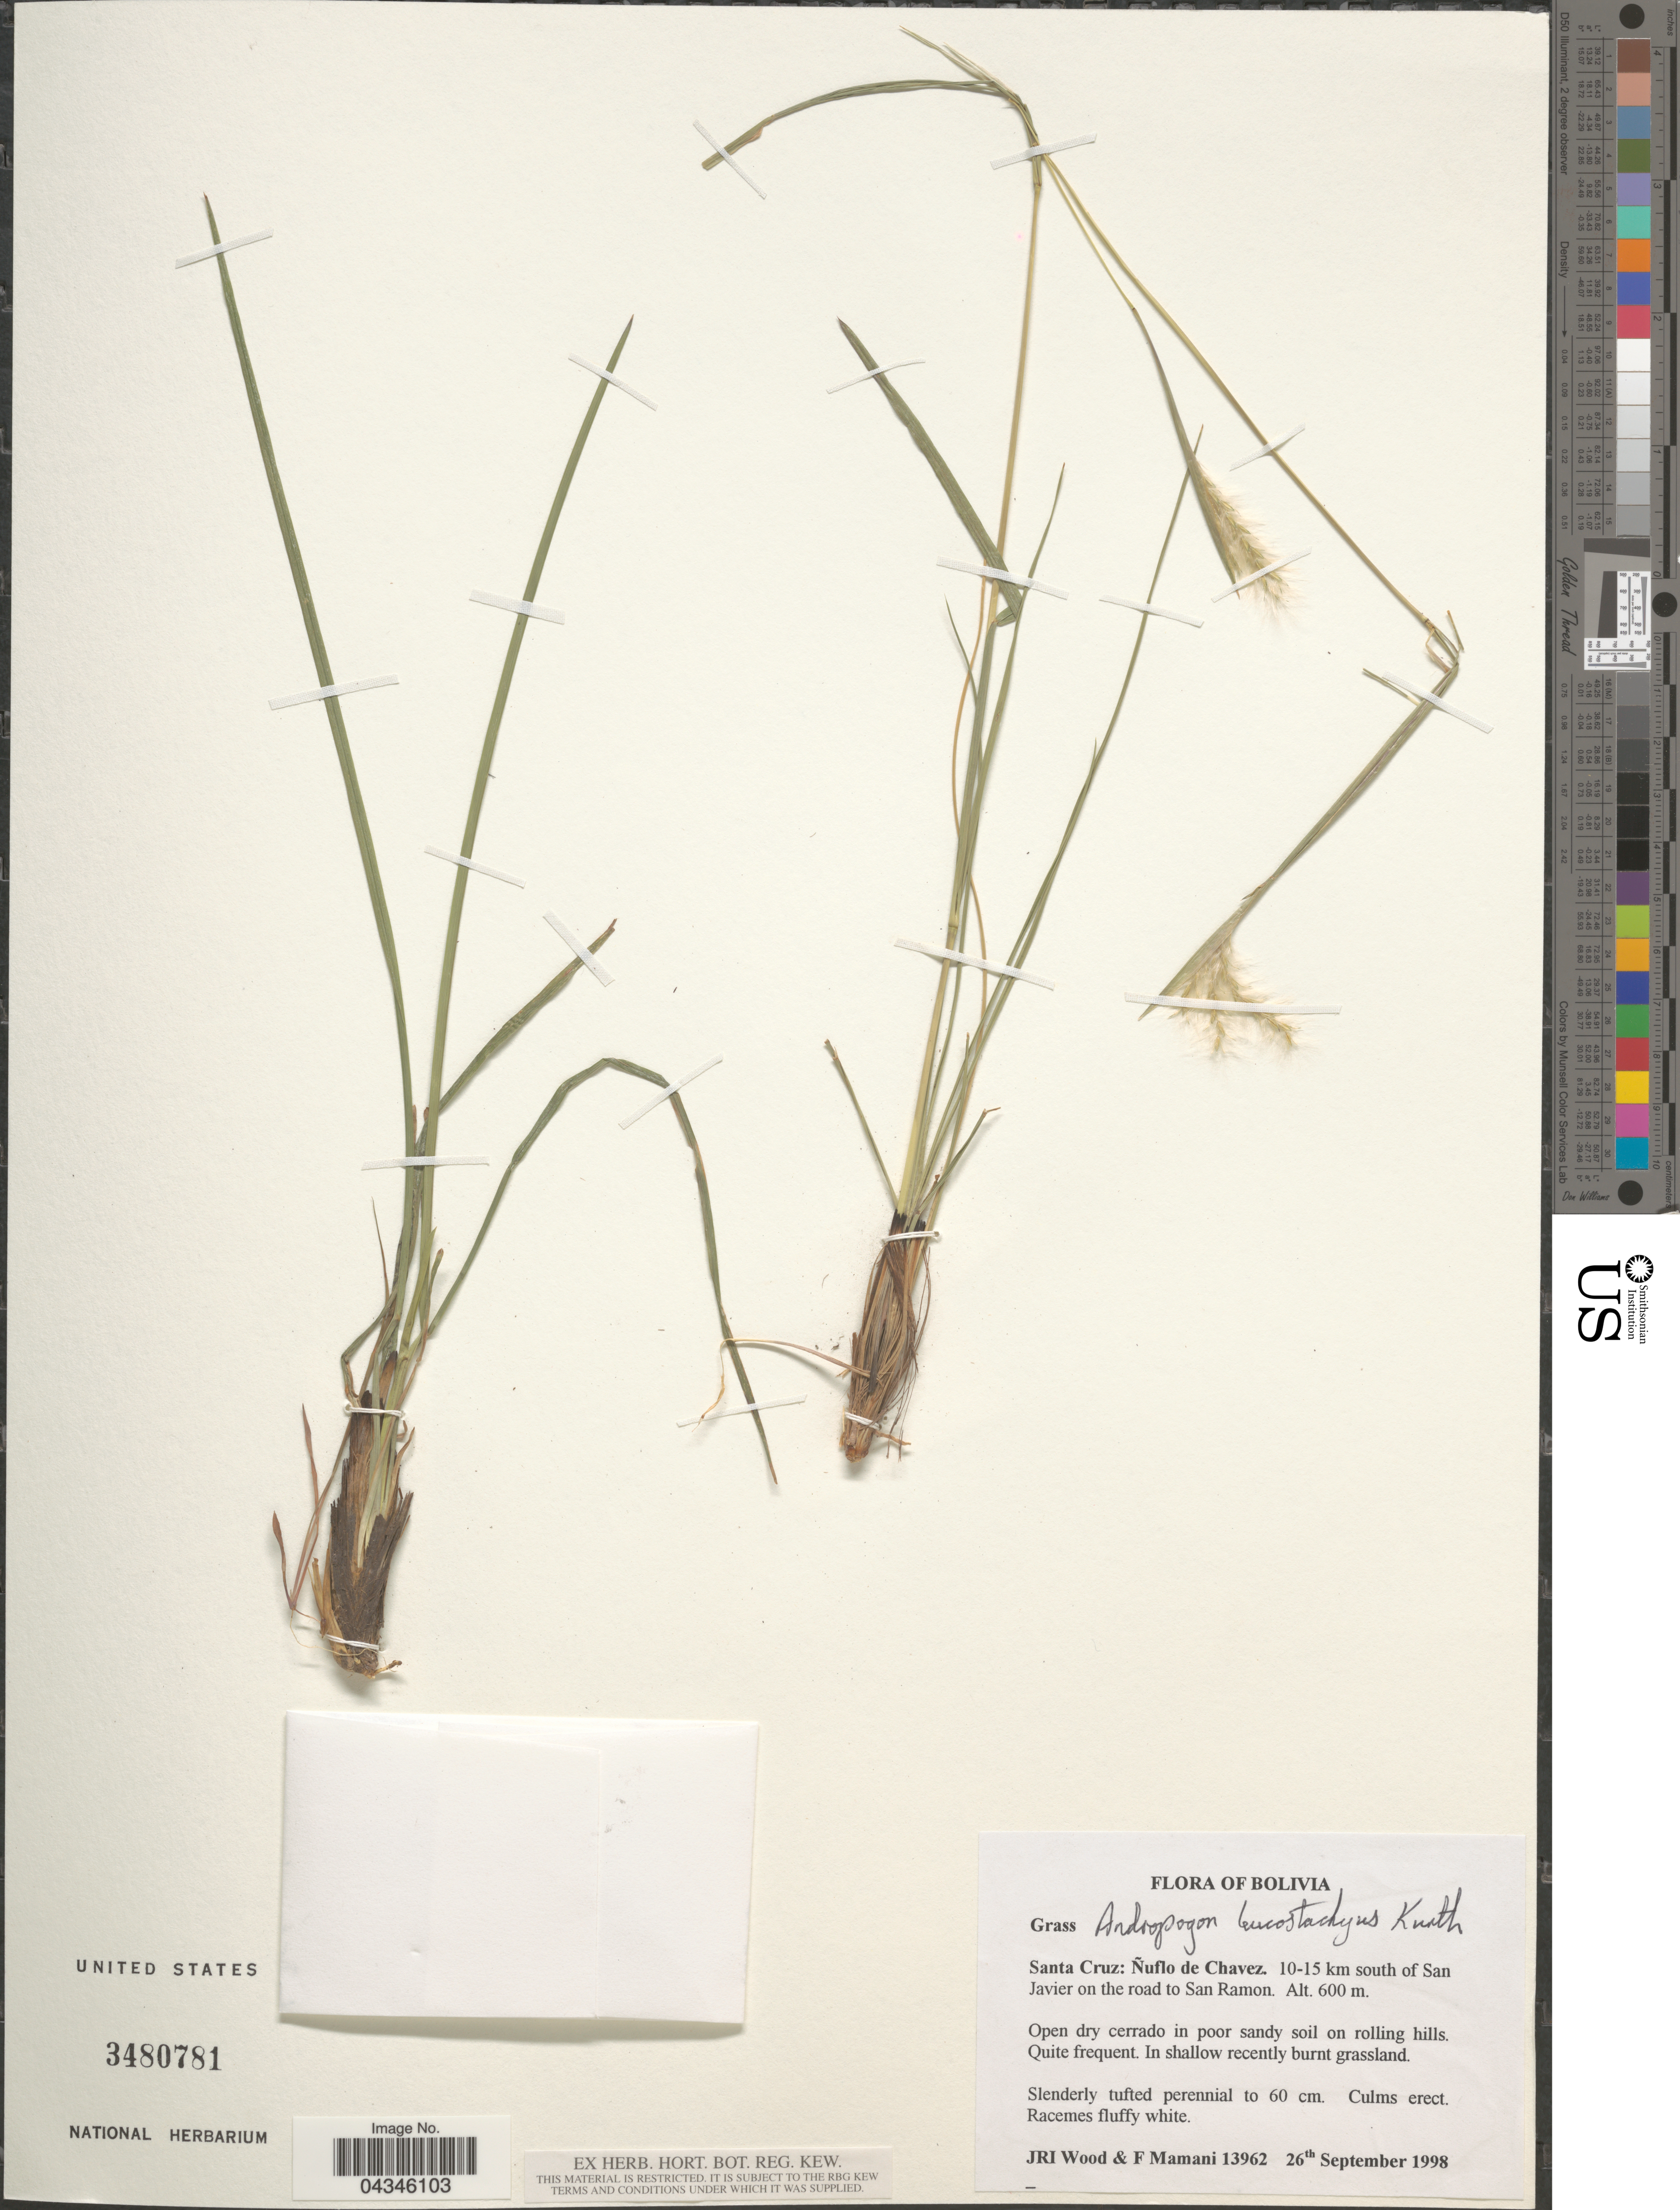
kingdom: Plantae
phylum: Tracheophyta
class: Liliopsida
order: Poales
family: Poaceae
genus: Andropogon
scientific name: Andropogon leucostachyus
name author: Kunth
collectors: J. R. I. Wood & F. Mamani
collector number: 13962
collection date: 1998-09-26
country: Bolivia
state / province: Santa Cruz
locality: Ñuflo de Chavez. 10-15 km south of San Javier on the road to San Ramon.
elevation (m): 600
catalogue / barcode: US 3480781